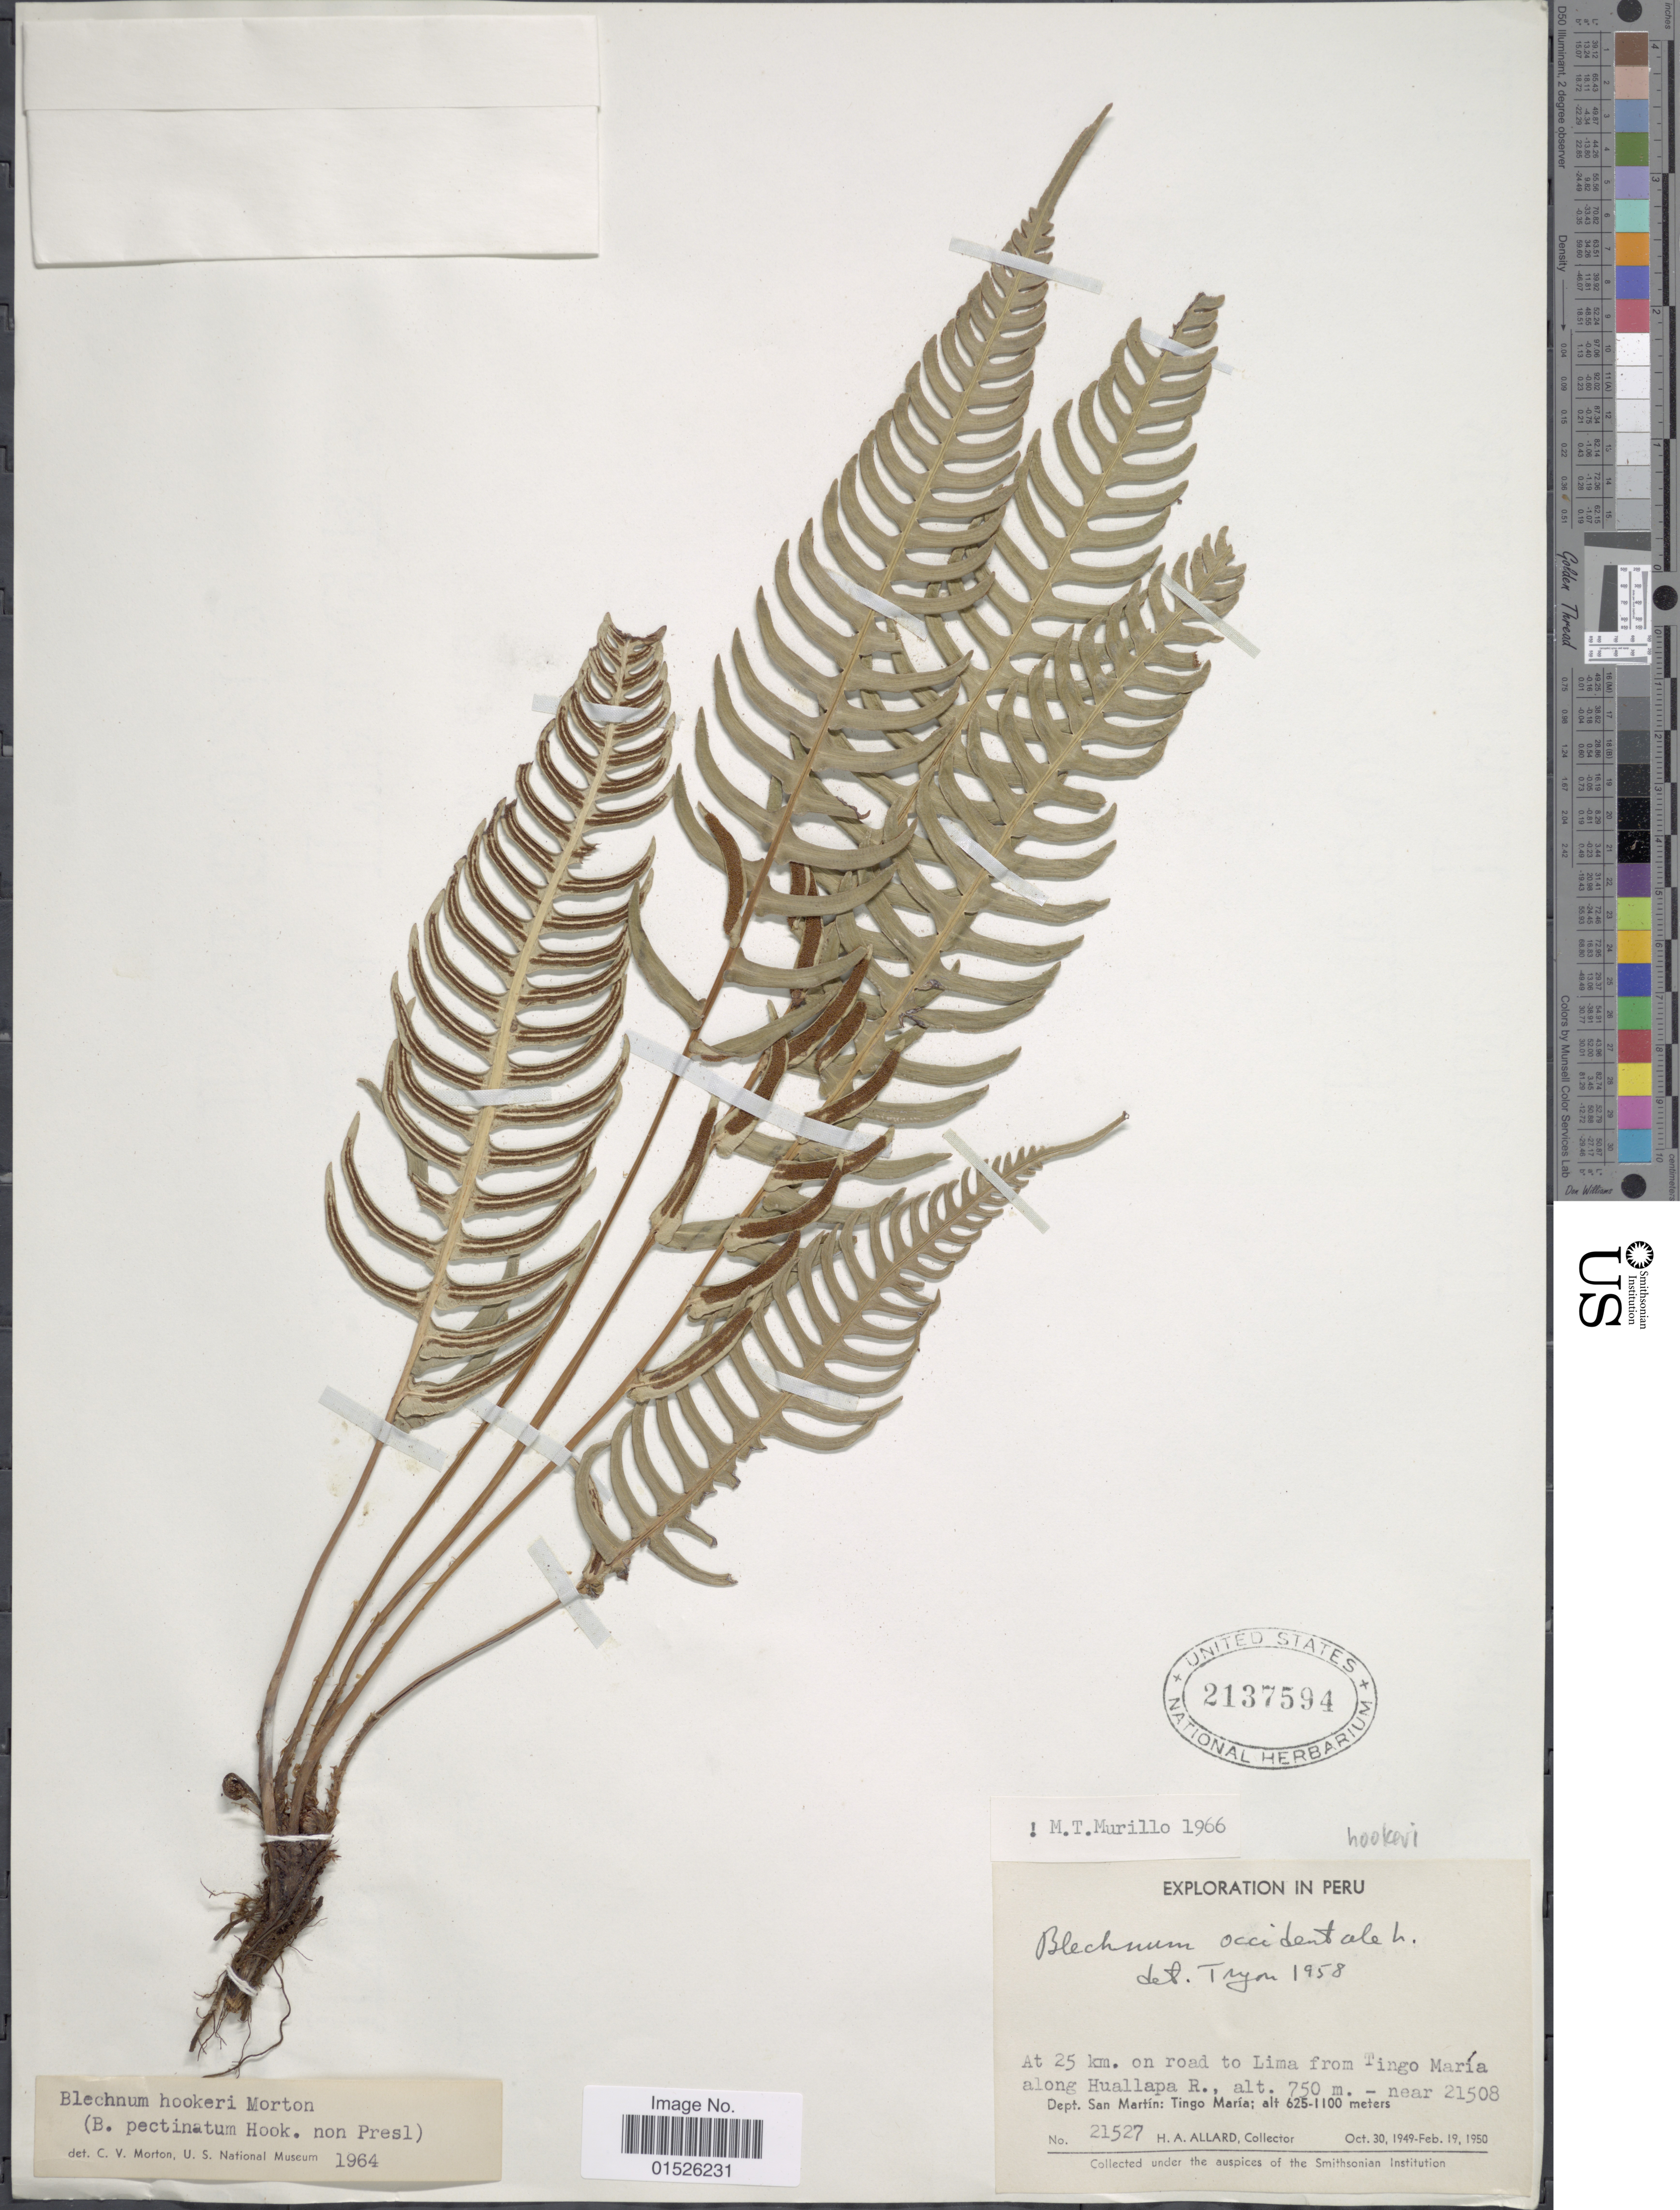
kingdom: Plantae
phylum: Tracheophyta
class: Polypodiopsida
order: Polypodiales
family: Blechnaceae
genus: Blechnum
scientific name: Blechnum hookeri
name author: C.V. Morton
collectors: H. A. Allard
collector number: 21527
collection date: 1949-10-30/1950-02-19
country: Peru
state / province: San Martín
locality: Peru, At 25 km. on road to Lima from Tingo Maria along Huallapa R. - near 21508, Dept. San Martin: Tingo Maria.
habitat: on road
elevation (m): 750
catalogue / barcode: US 2137594